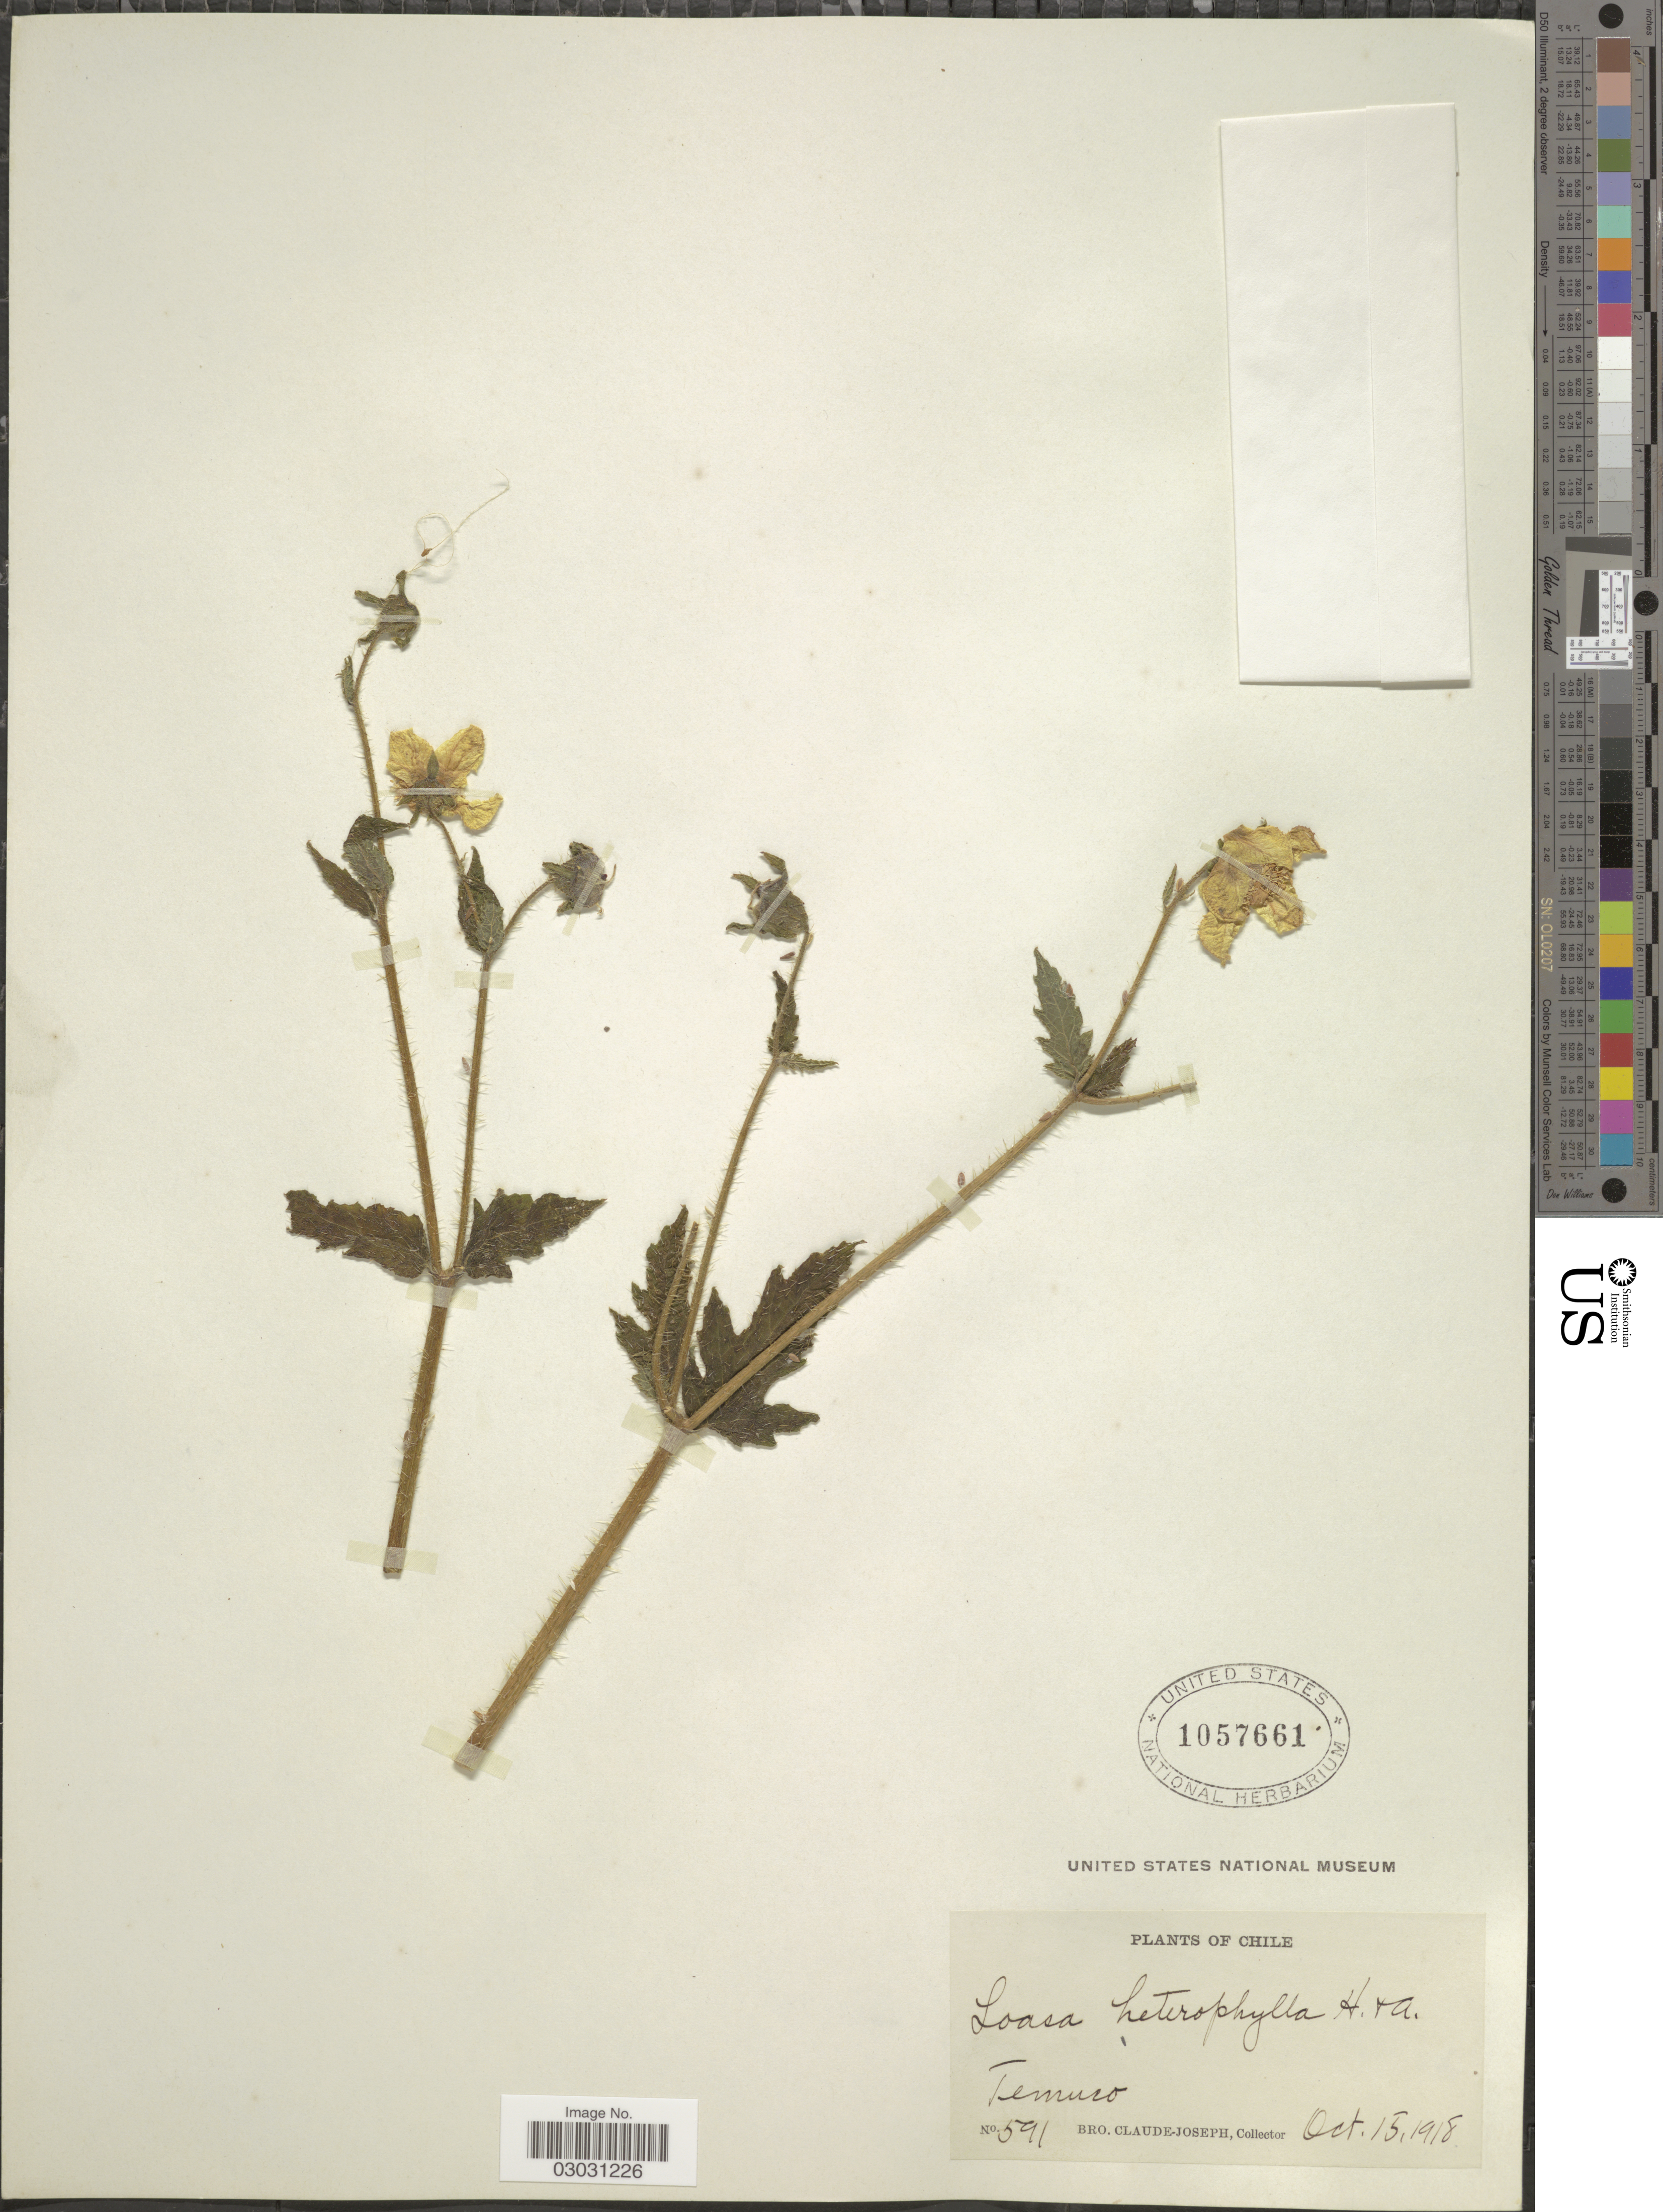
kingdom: Plantae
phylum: Tracheophyta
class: Magnoliopsida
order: Cornales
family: Loasaceae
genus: Loasa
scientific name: Loasa heterophylla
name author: Hook. & Arn.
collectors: Bro. Claude-Joseph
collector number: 591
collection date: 1918-10-15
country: Chile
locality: Temuco.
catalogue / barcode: US 1057661